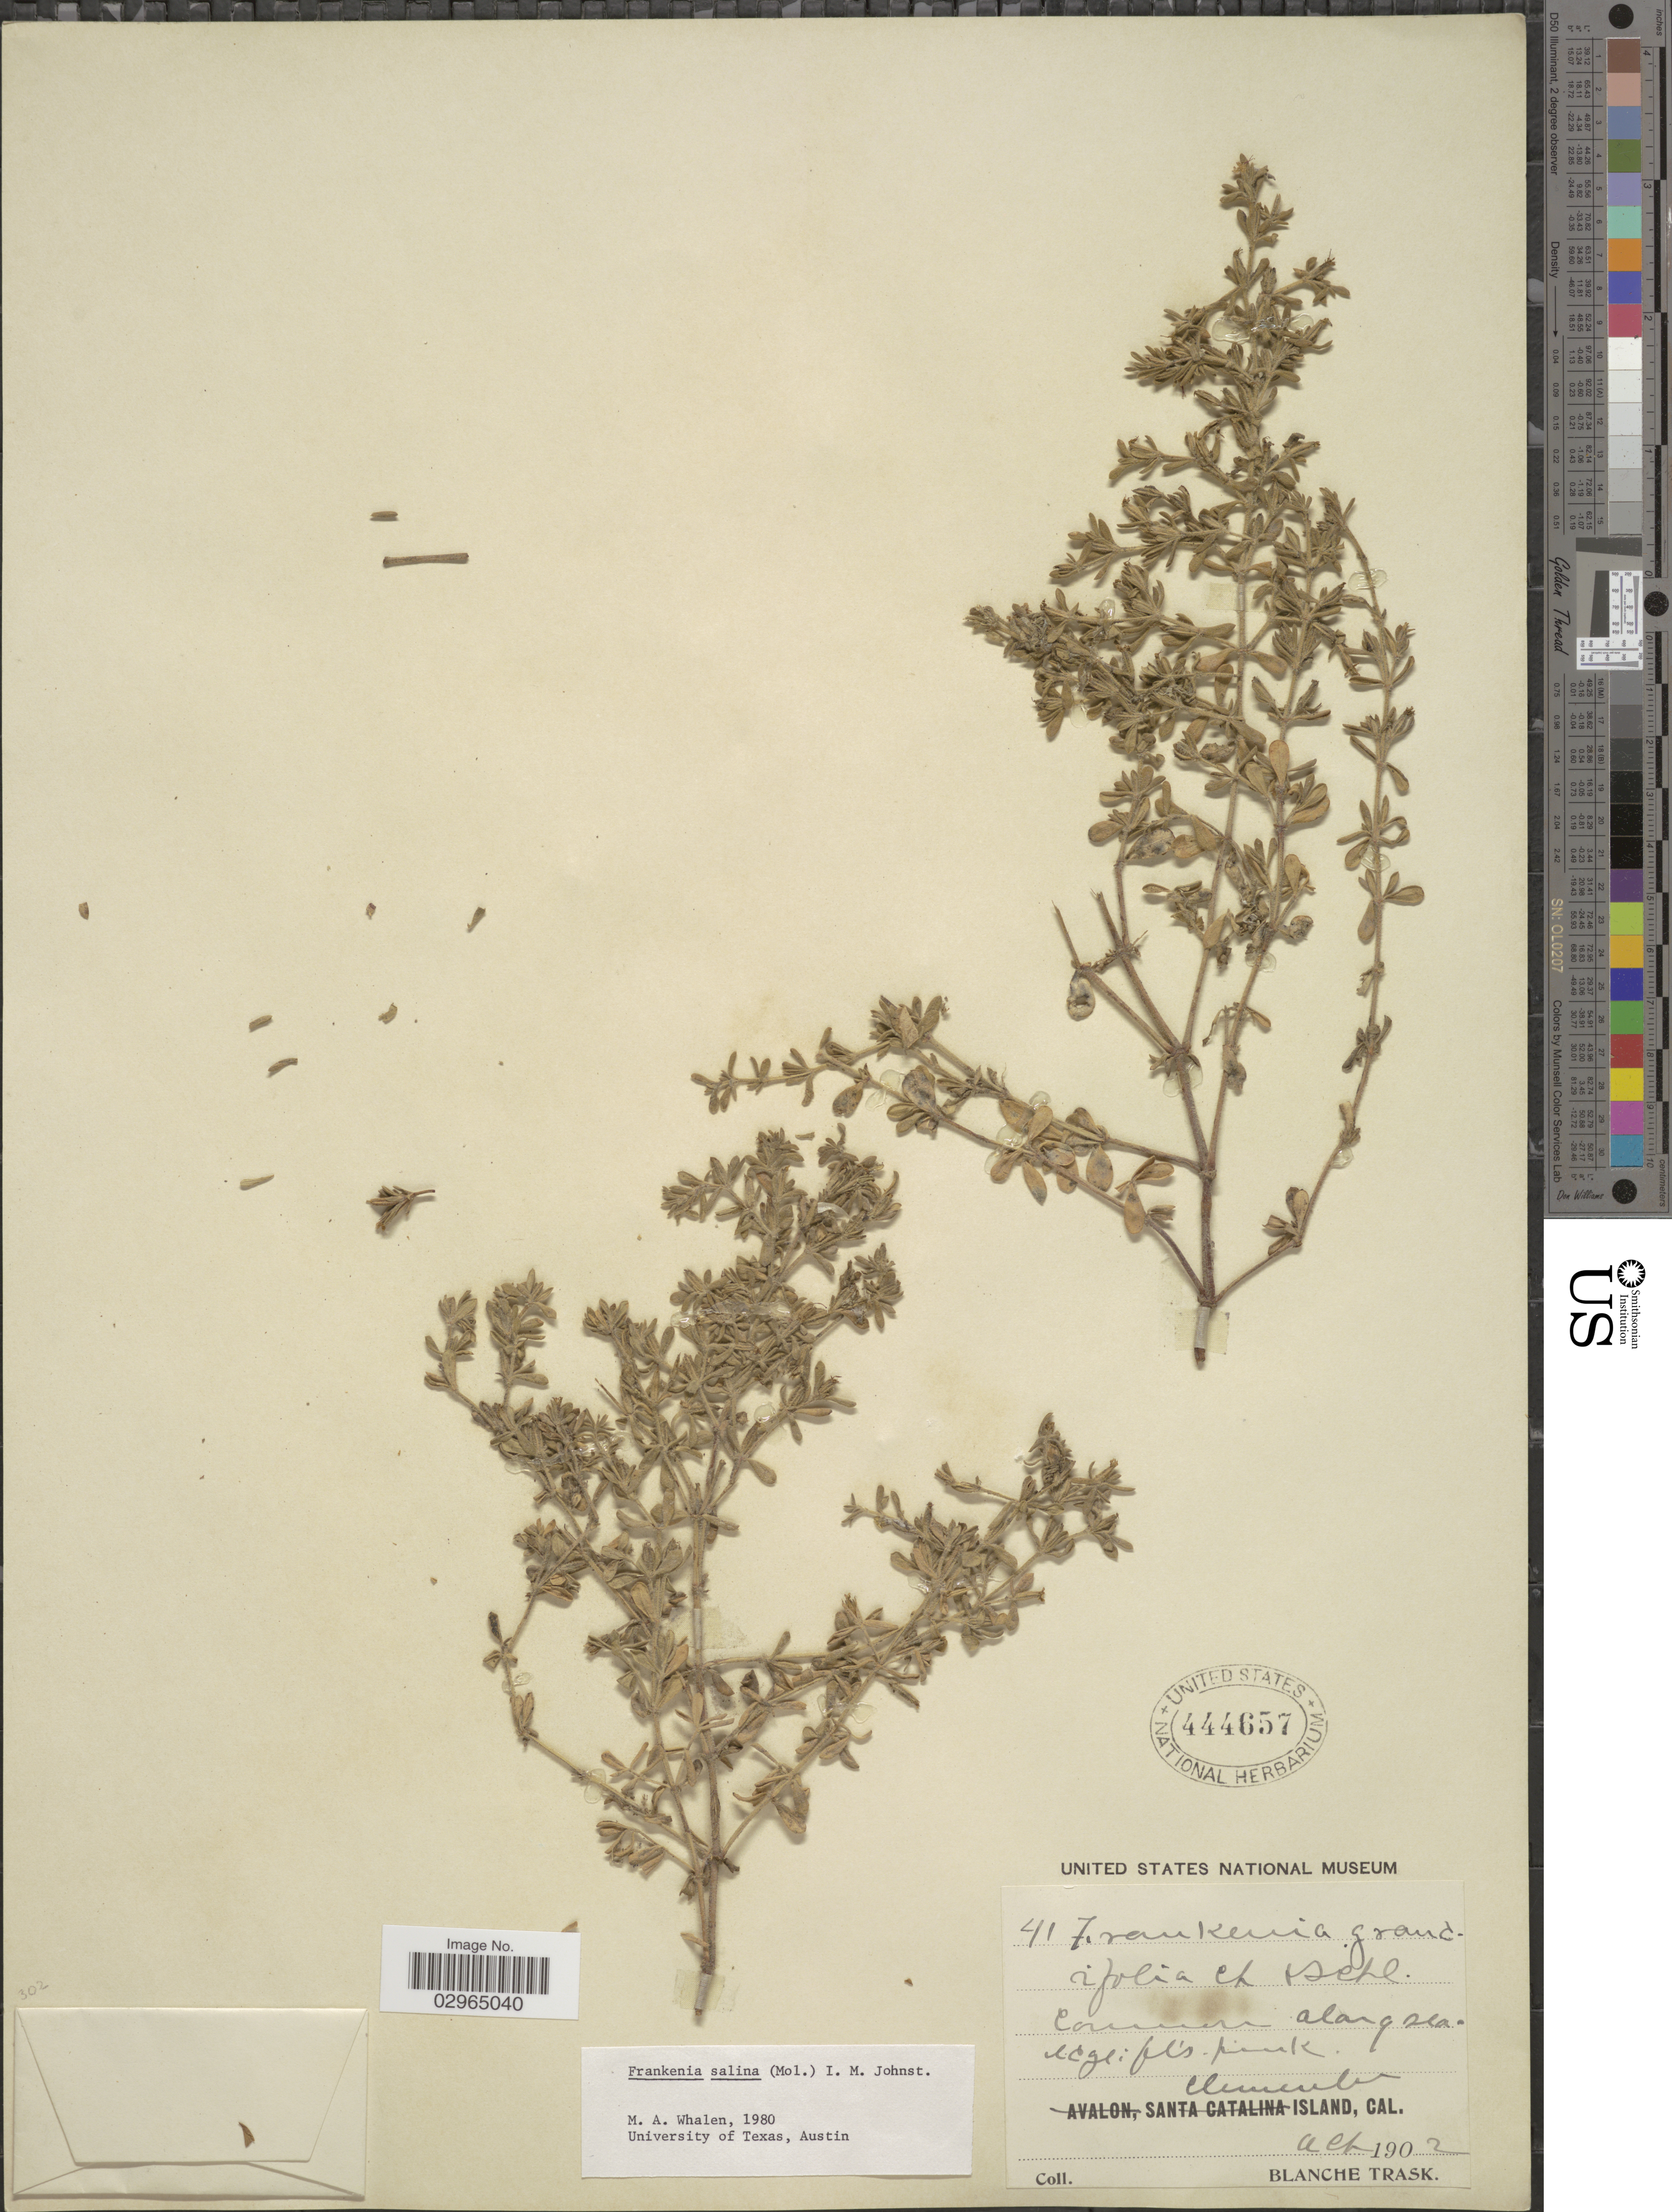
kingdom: Plantae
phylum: Tracheophyta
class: Magnoliopsida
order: Caryophyllales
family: Frankeniaceae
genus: Frankenia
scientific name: Frankenia salina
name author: (Molina) I.M. Johnst.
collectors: B. Trask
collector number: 41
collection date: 1902-10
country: United States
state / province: California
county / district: Orange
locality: Clemente.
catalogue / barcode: US 444657